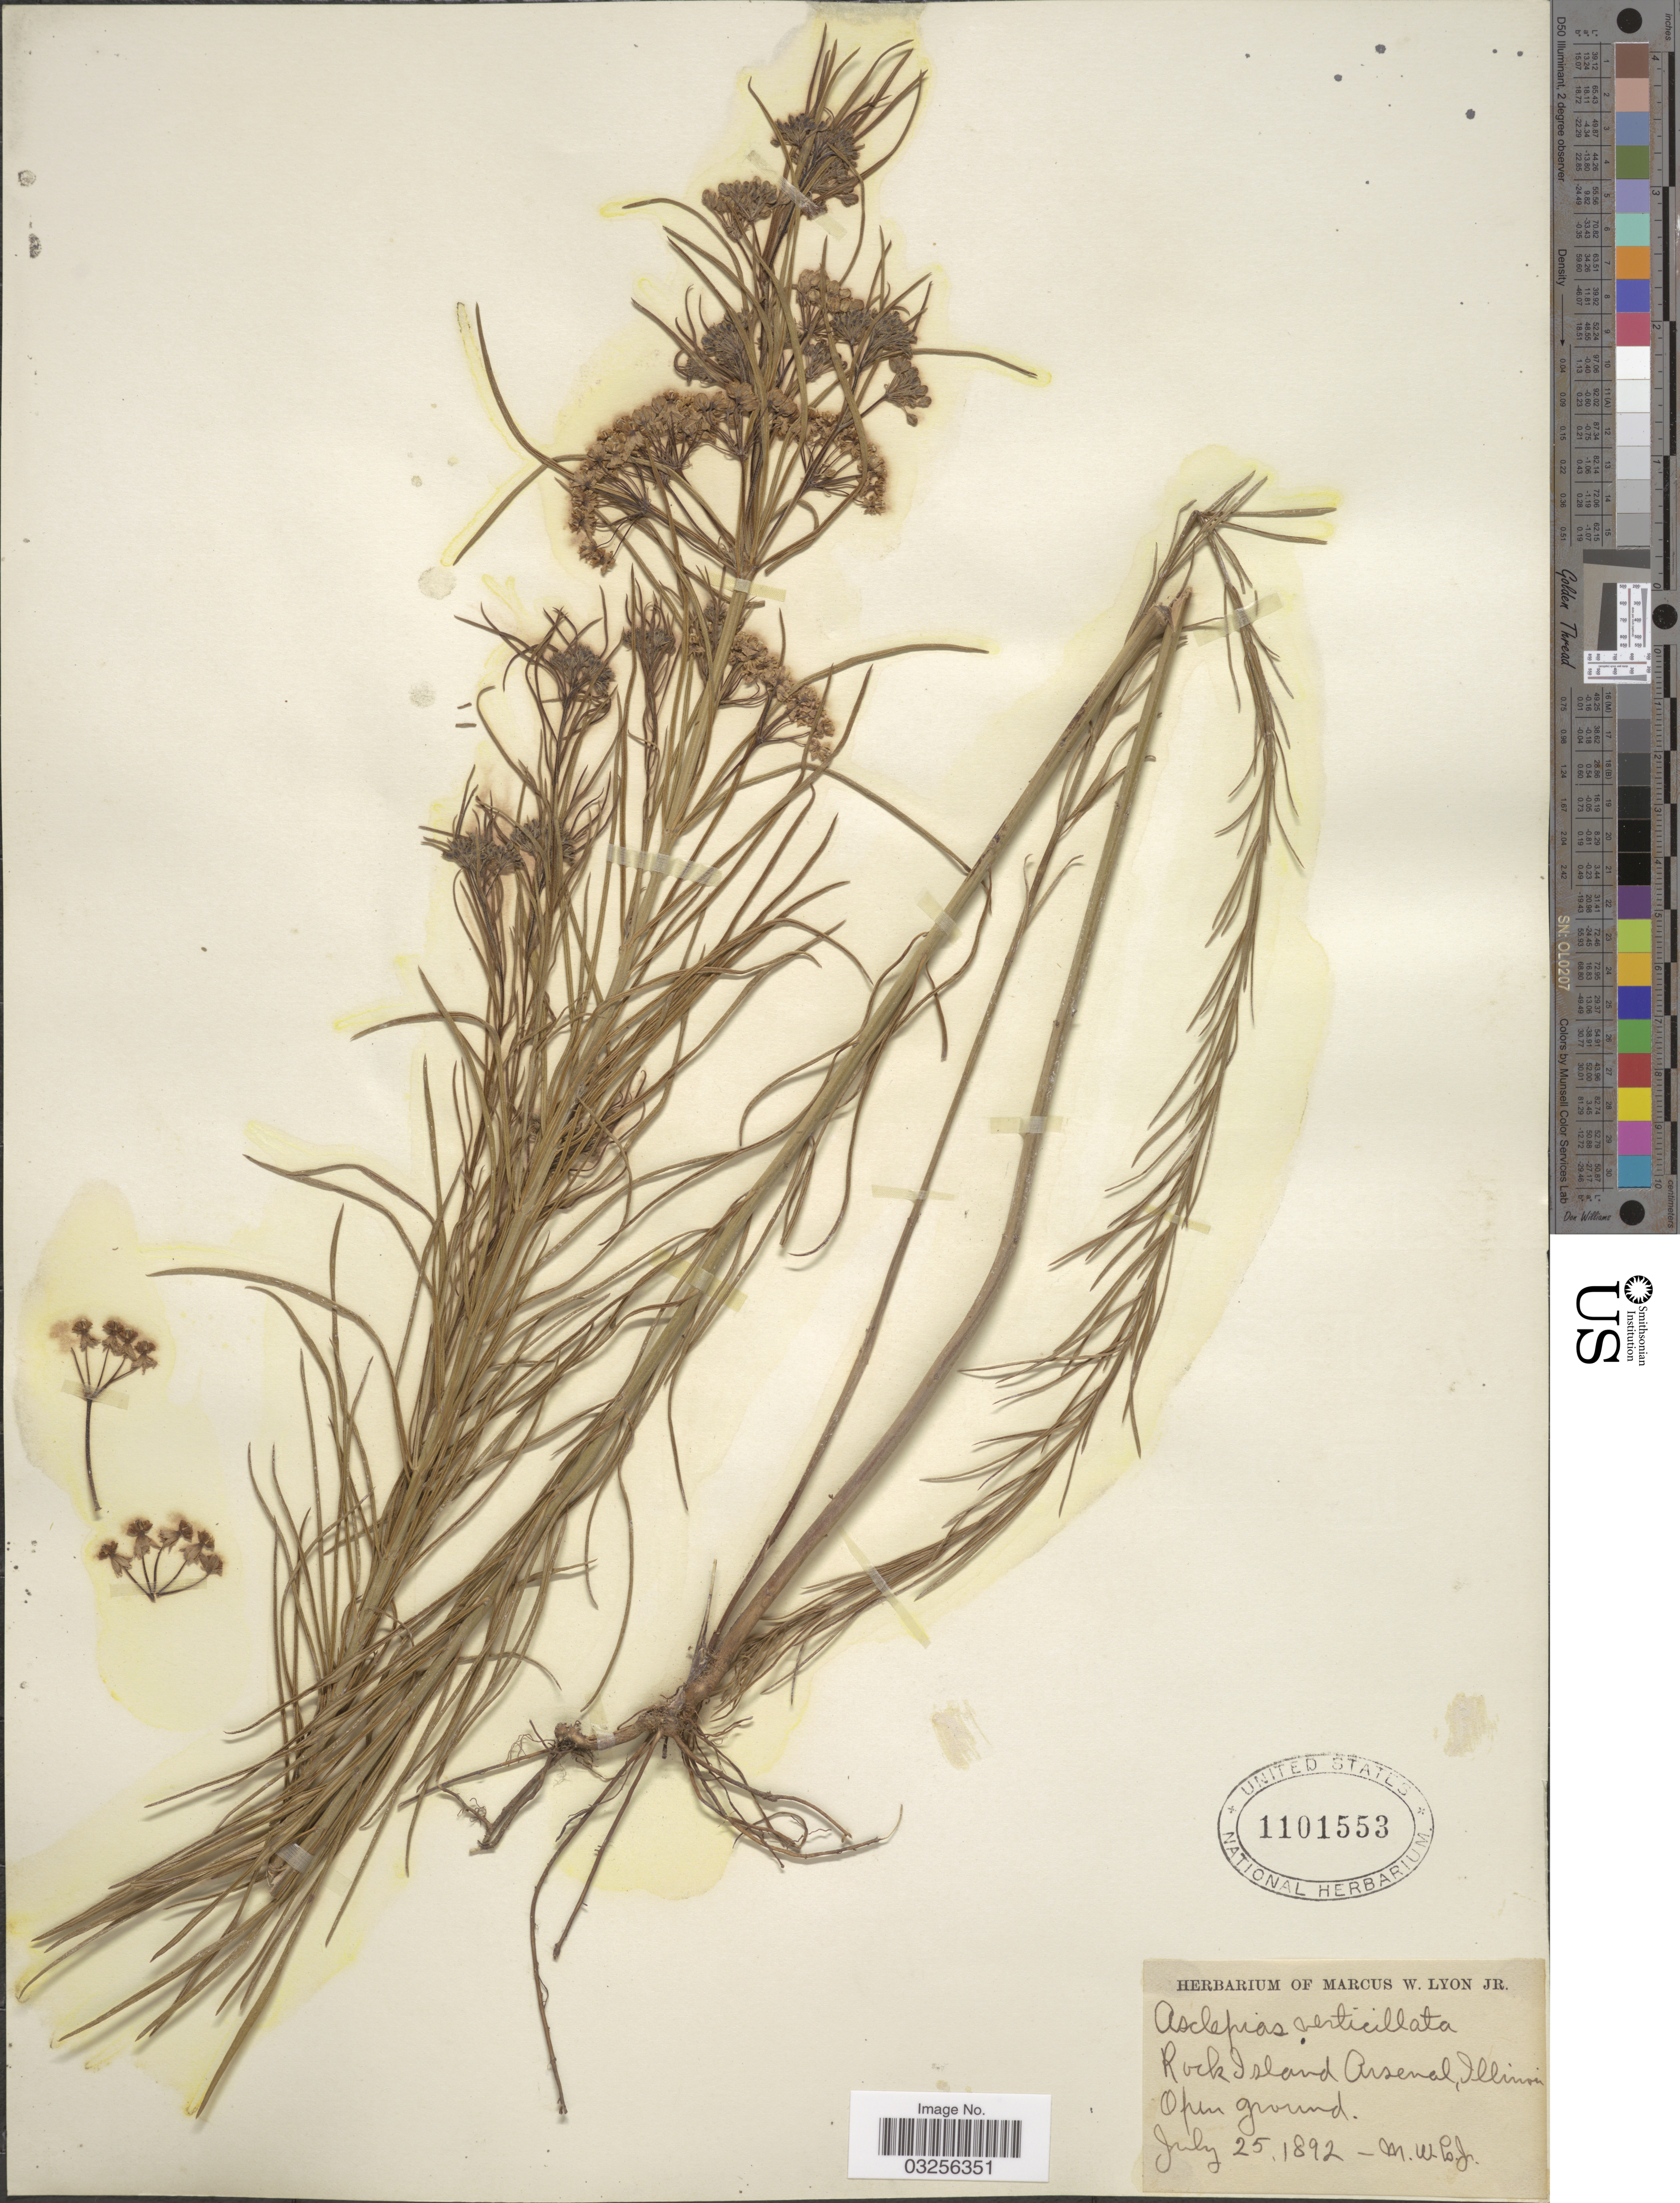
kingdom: Plantae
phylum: Tracheophyta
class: Magnoliopsida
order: Gentianales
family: Apocynaceae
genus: Asclepias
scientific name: Asclepias verticillata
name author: L.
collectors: M. W. Lyon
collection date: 1892-07-25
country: United States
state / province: Illinois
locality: Rock Island Arsenal.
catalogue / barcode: US 1101553